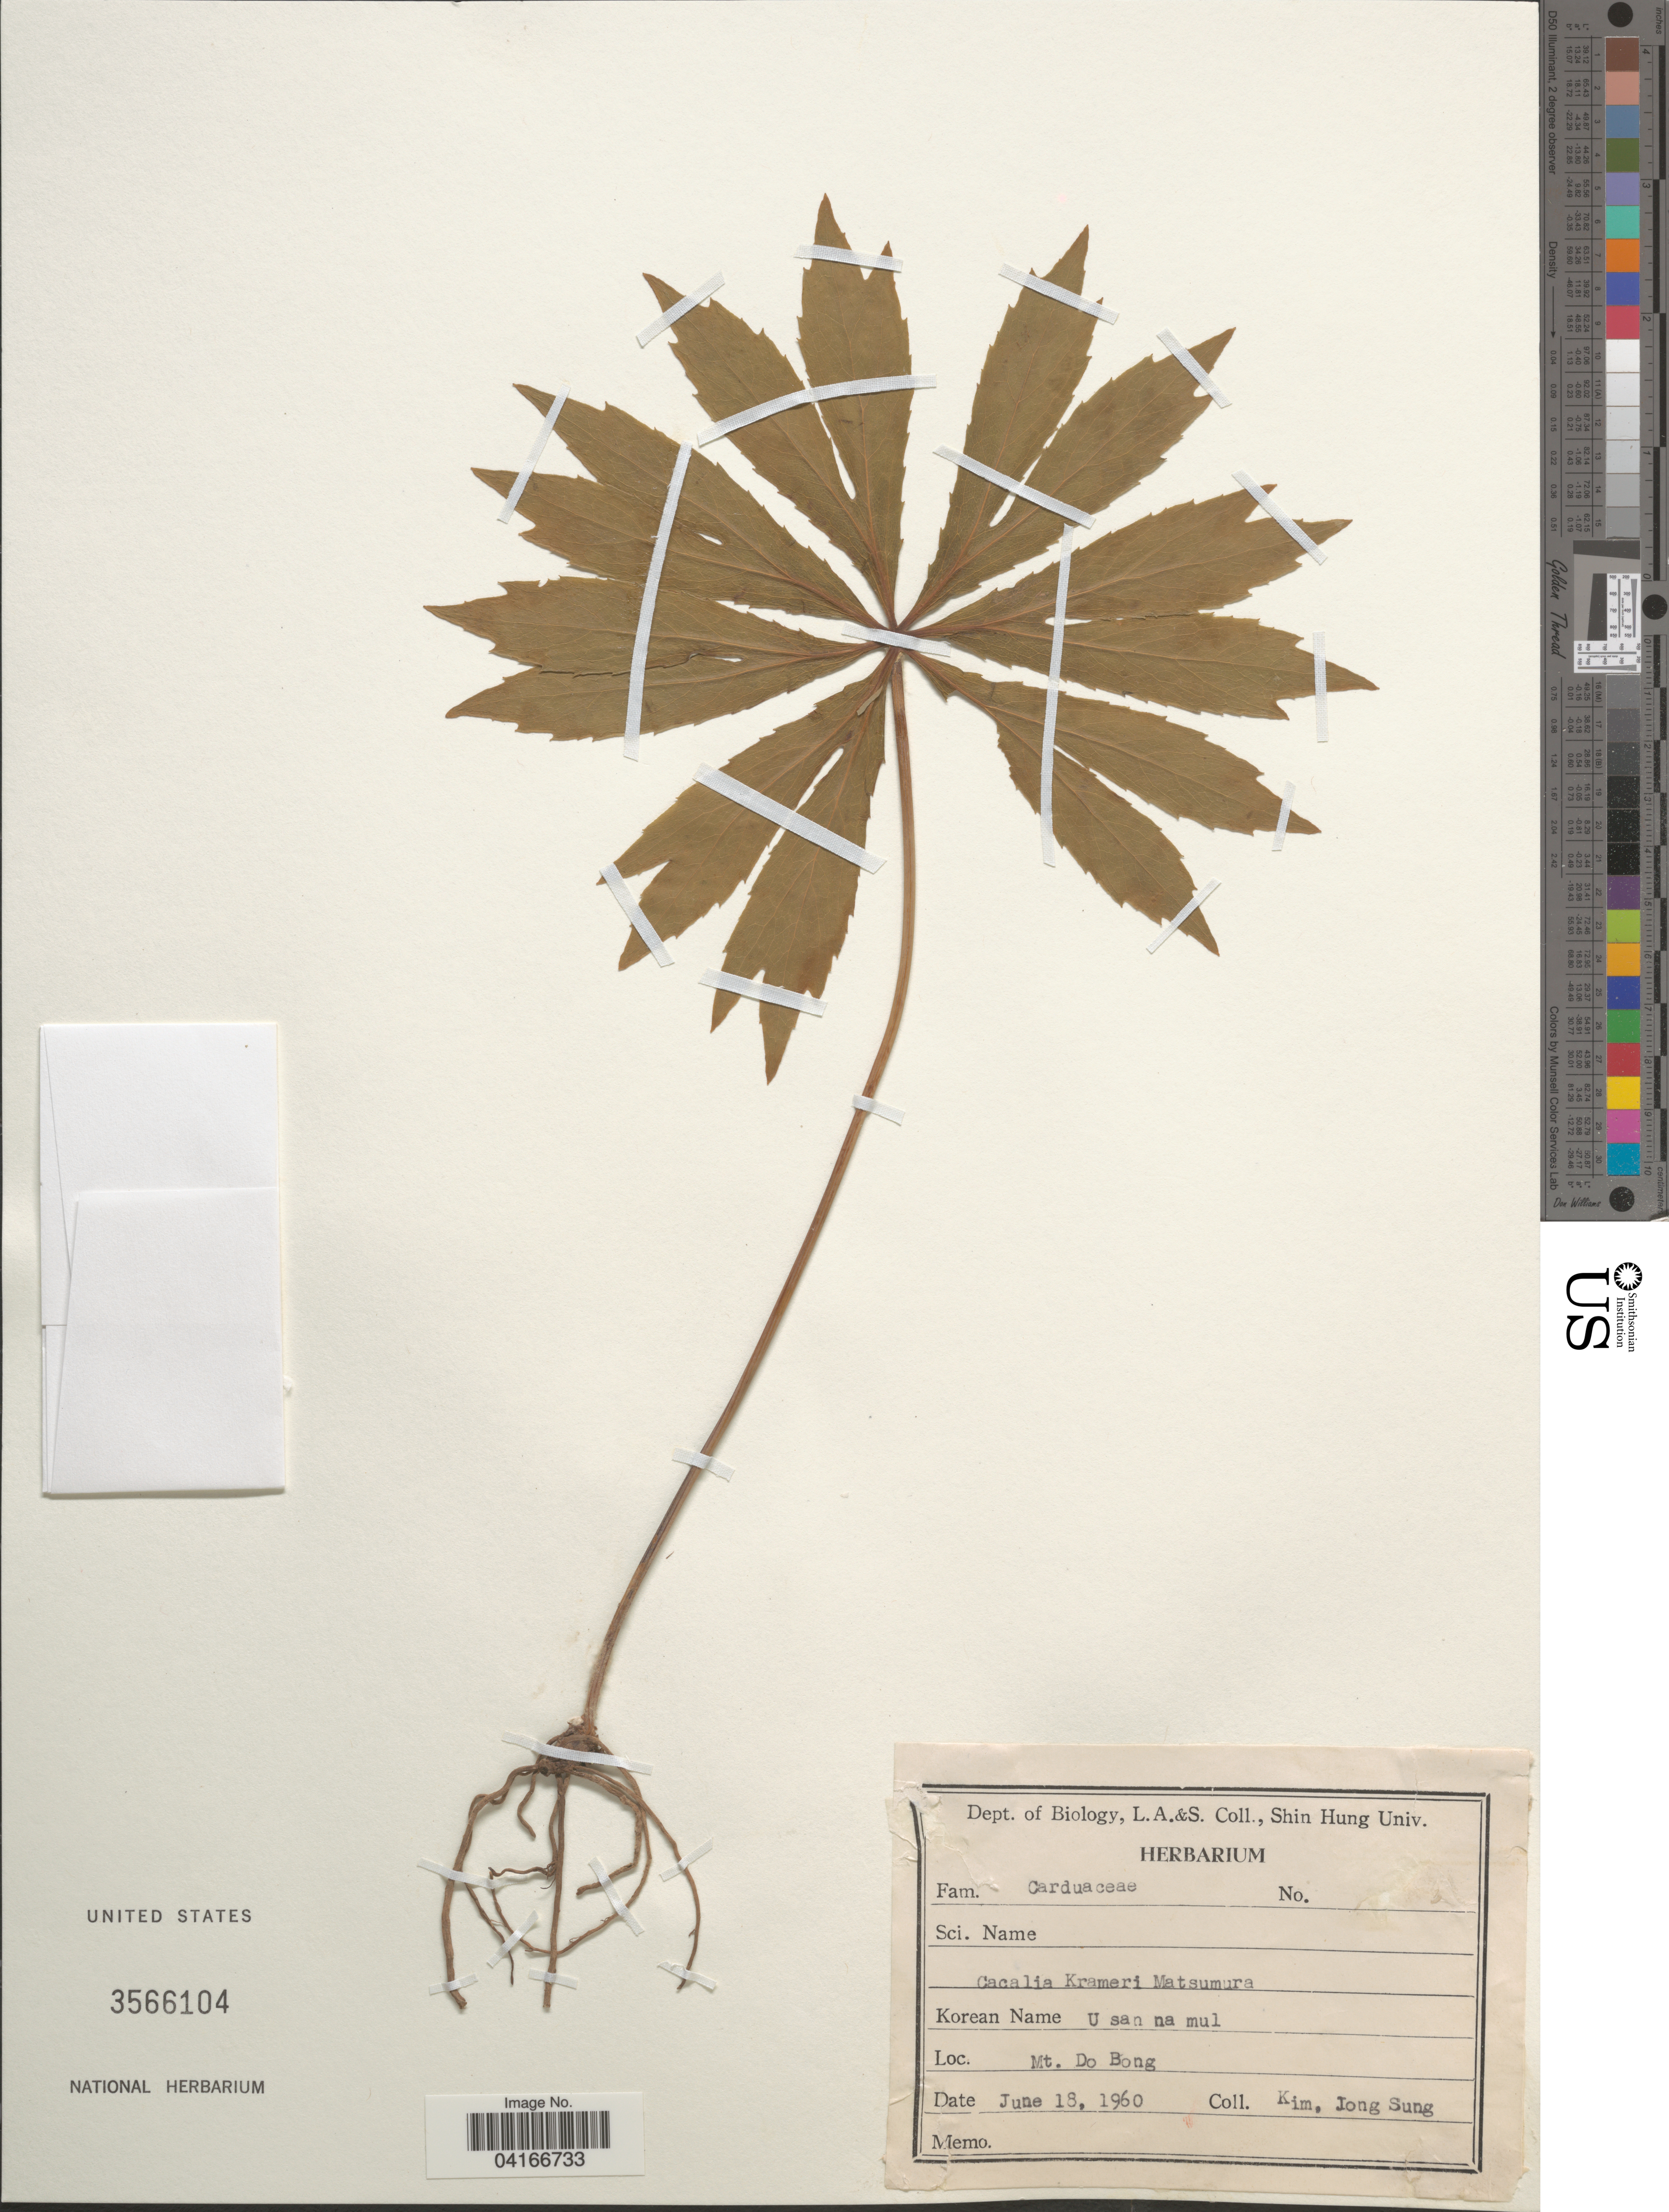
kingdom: Plantae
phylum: Tracheophyta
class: Magnoliopsida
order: Asterales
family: Asteraceae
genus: Cacalia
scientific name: Cacalia krameri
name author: (Franch. & Sav.) Matsum.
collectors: K. Jong Sung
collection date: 1960-06-18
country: North Korea / South Korea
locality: Mt. Do Bong.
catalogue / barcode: US 3566104